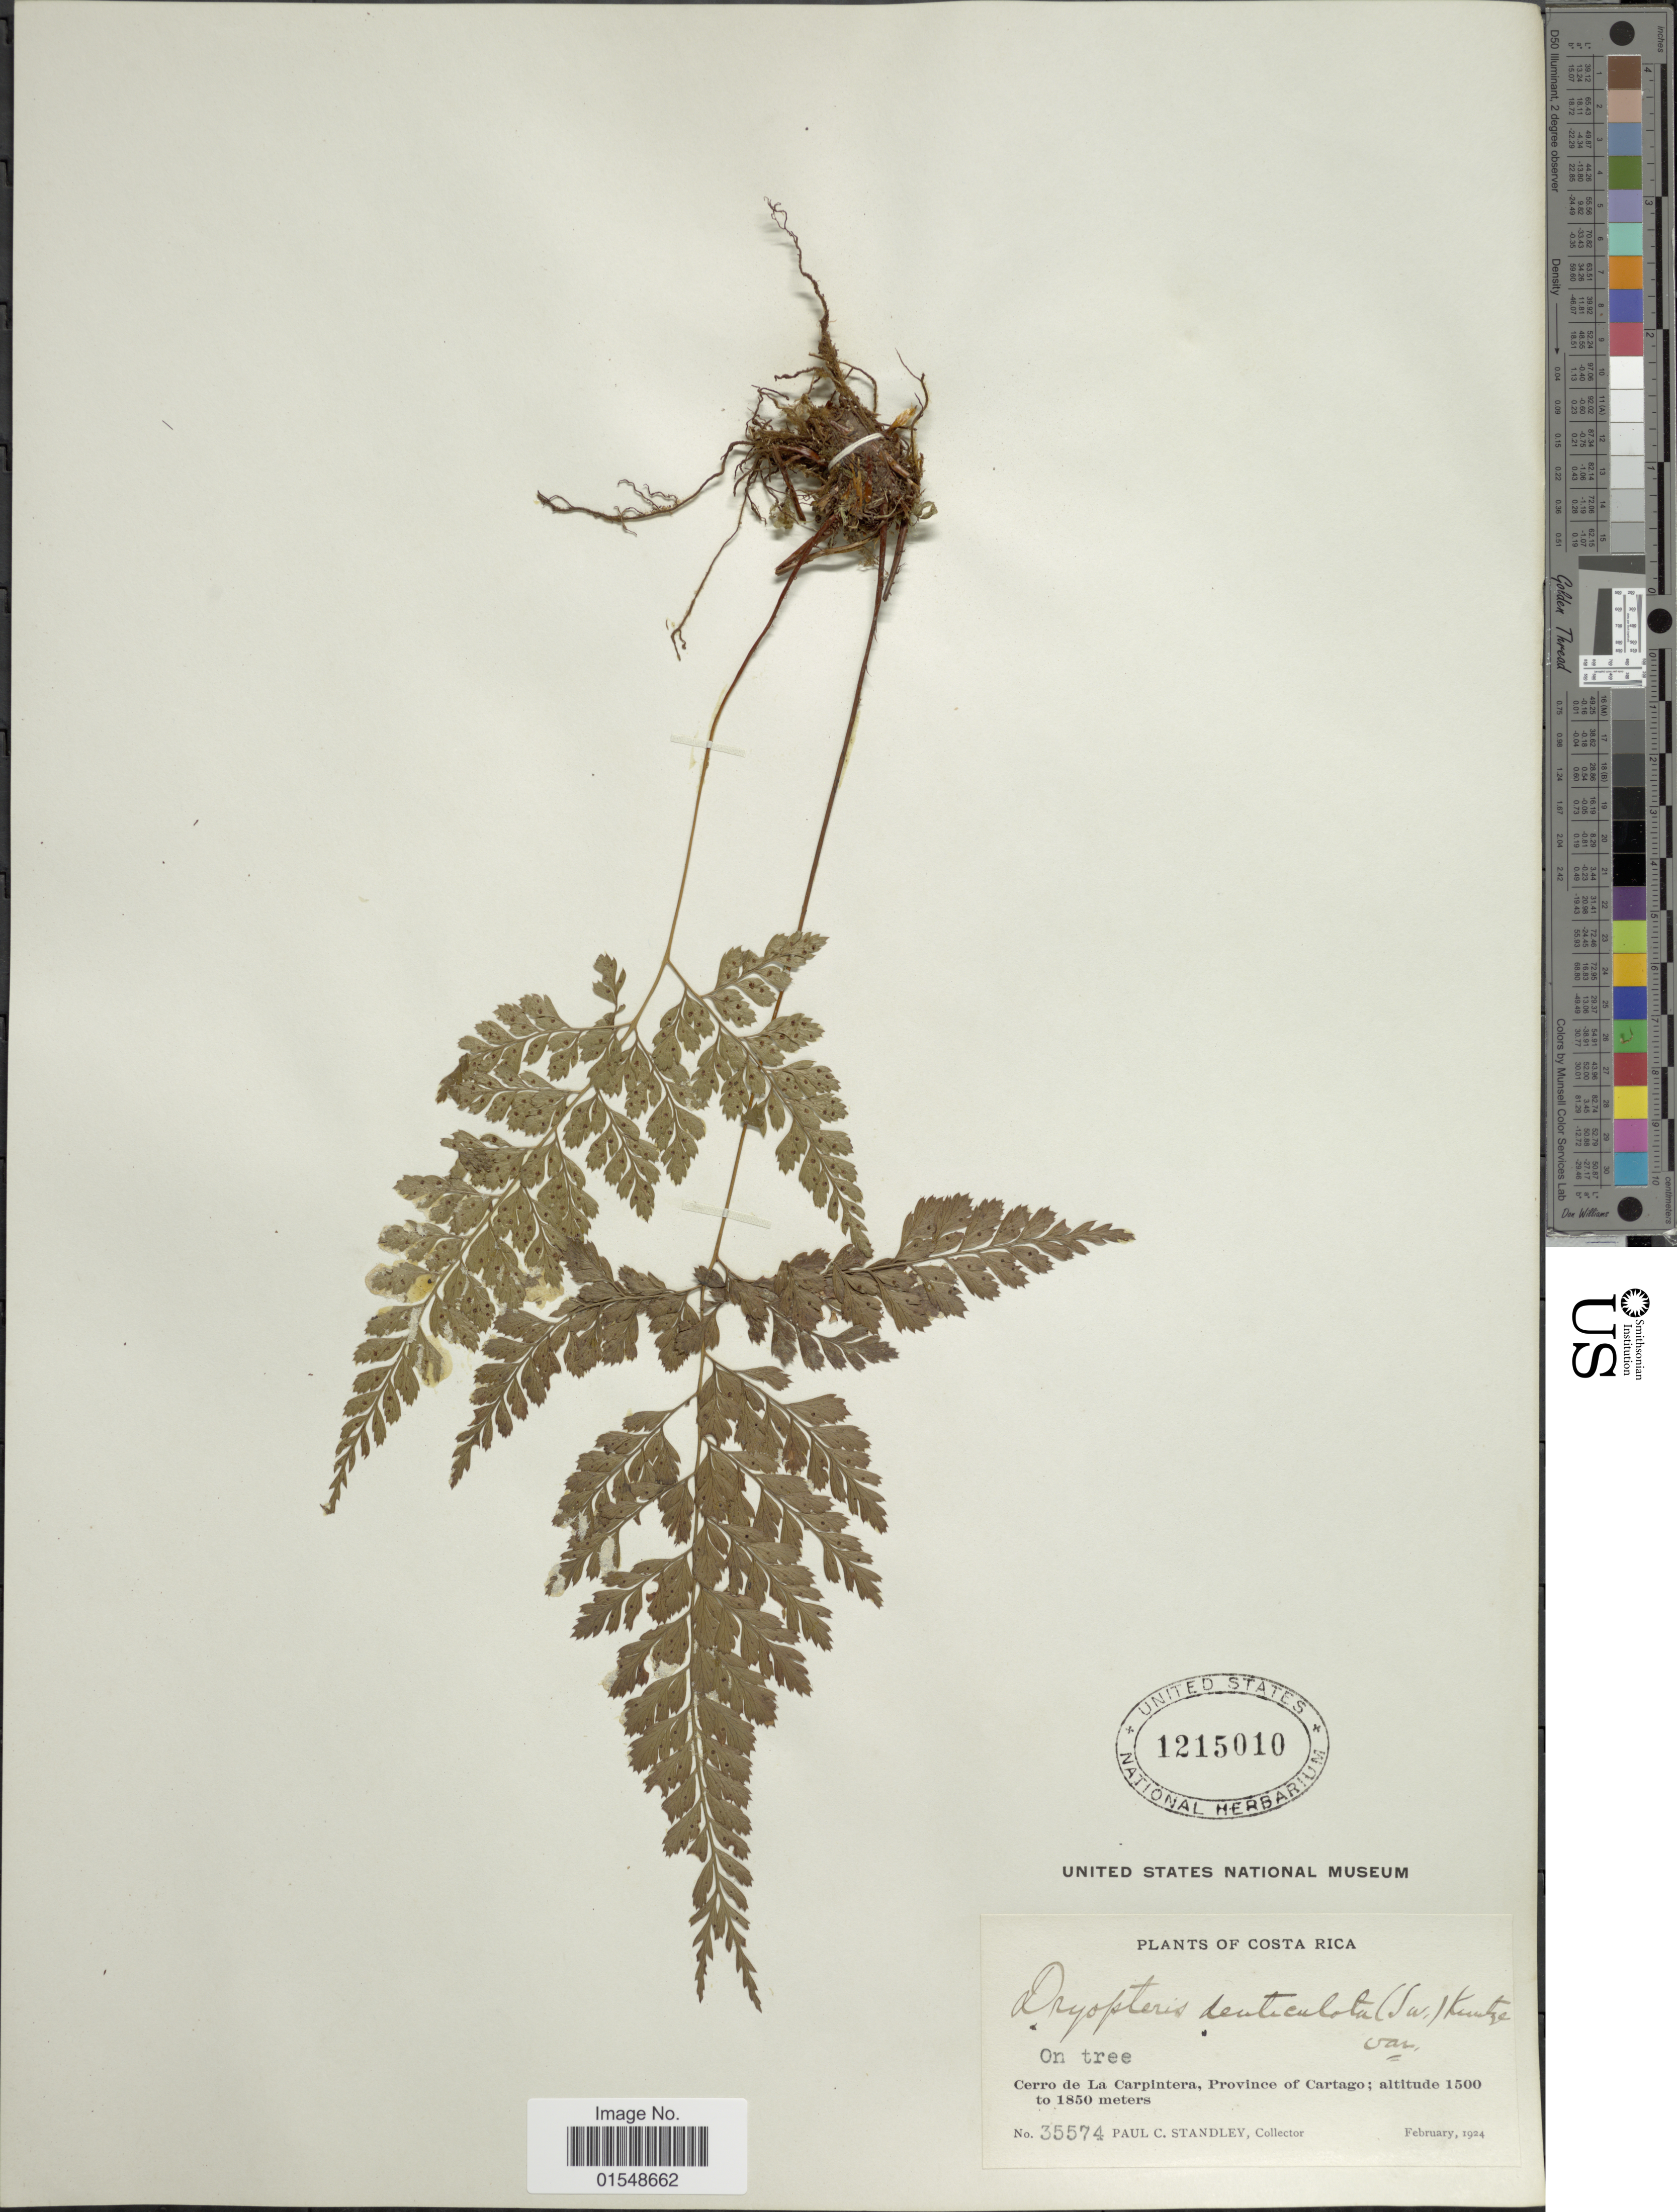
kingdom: Plantae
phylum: Tracheophyta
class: Polypodiopsida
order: Polypodiales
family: Dryopteridaceae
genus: Arachniodes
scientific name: Arachniodes denticulata var. jucunda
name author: (Fée) Lellinger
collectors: P. C. Standley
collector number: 35574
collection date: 1924-02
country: Costa Rica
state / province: Cartago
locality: Cerro de La Carpintera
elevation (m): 1500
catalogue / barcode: US 1215010